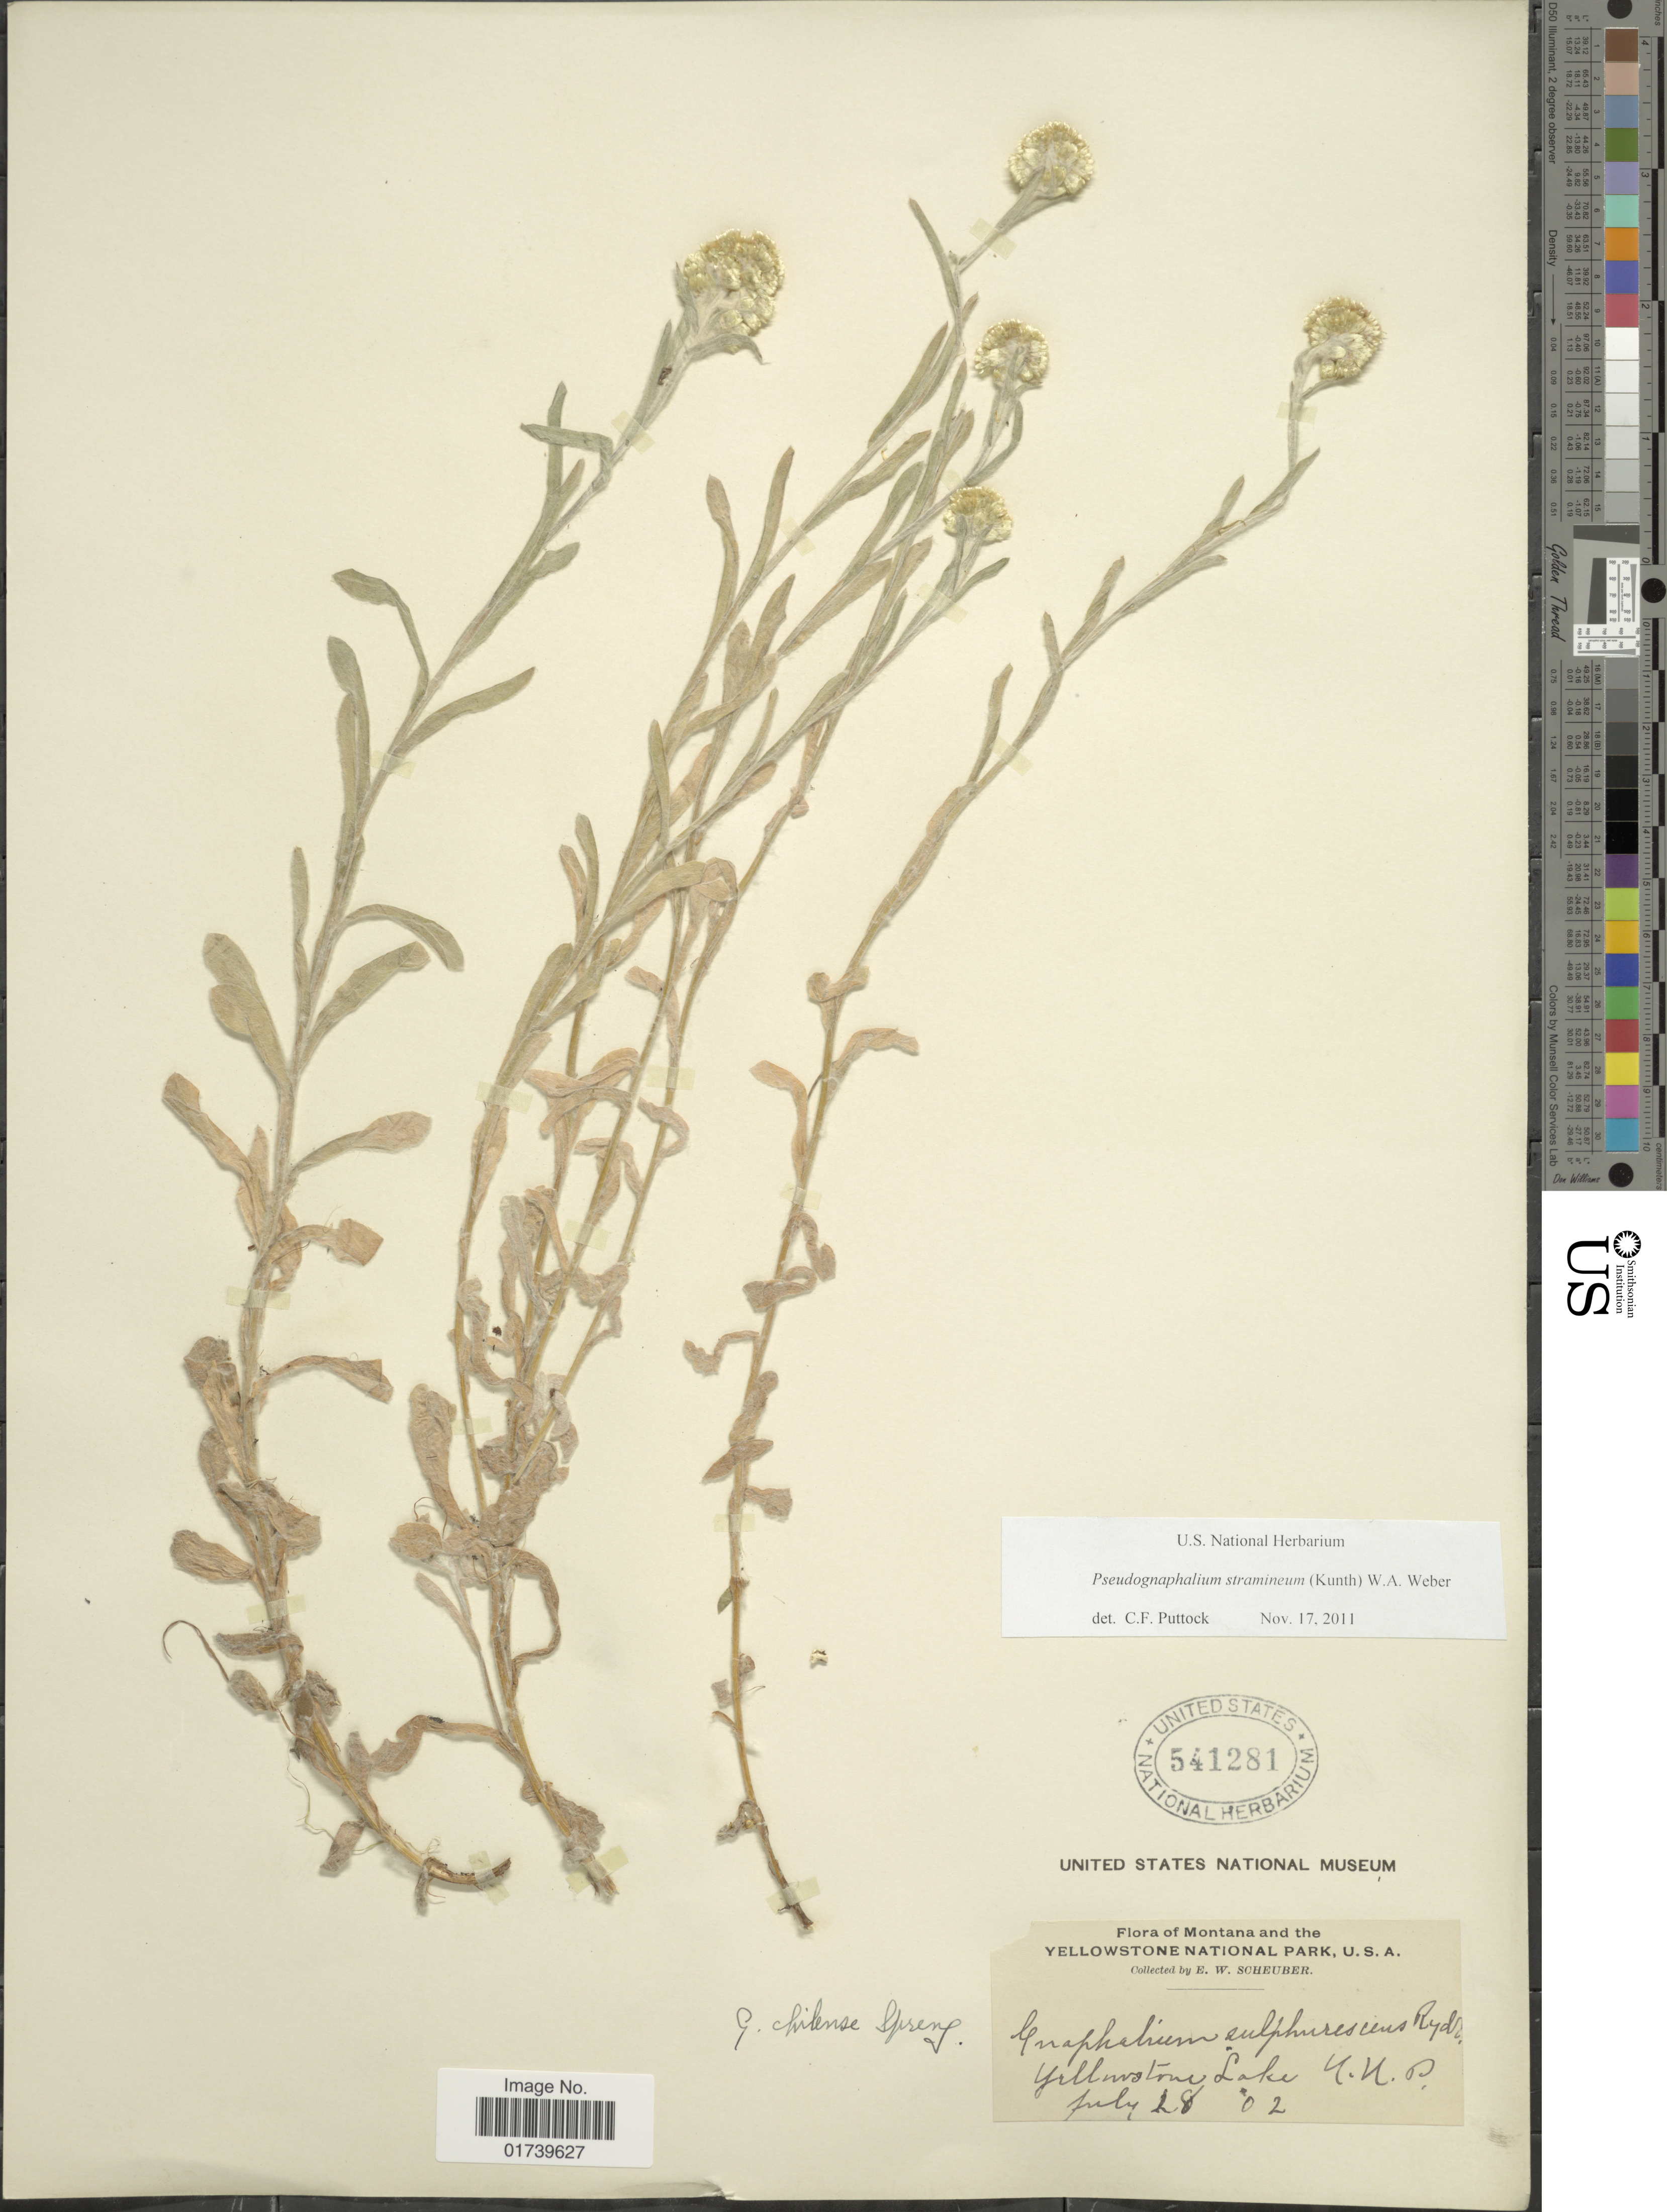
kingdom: Plantae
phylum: Tracheophyta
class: Magnoliopsida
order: Asterales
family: Asteraceae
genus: Pseudognaphalium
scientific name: Pseudognaphalium stramineum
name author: (Kunth) Anderb.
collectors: E. Scheuber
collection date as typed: Transcribed d/m/y: 18/7/2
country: United States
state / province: Montana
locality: Yellowstone National Park, Yellowstone Lake N. N. P.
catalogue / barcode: US 541281